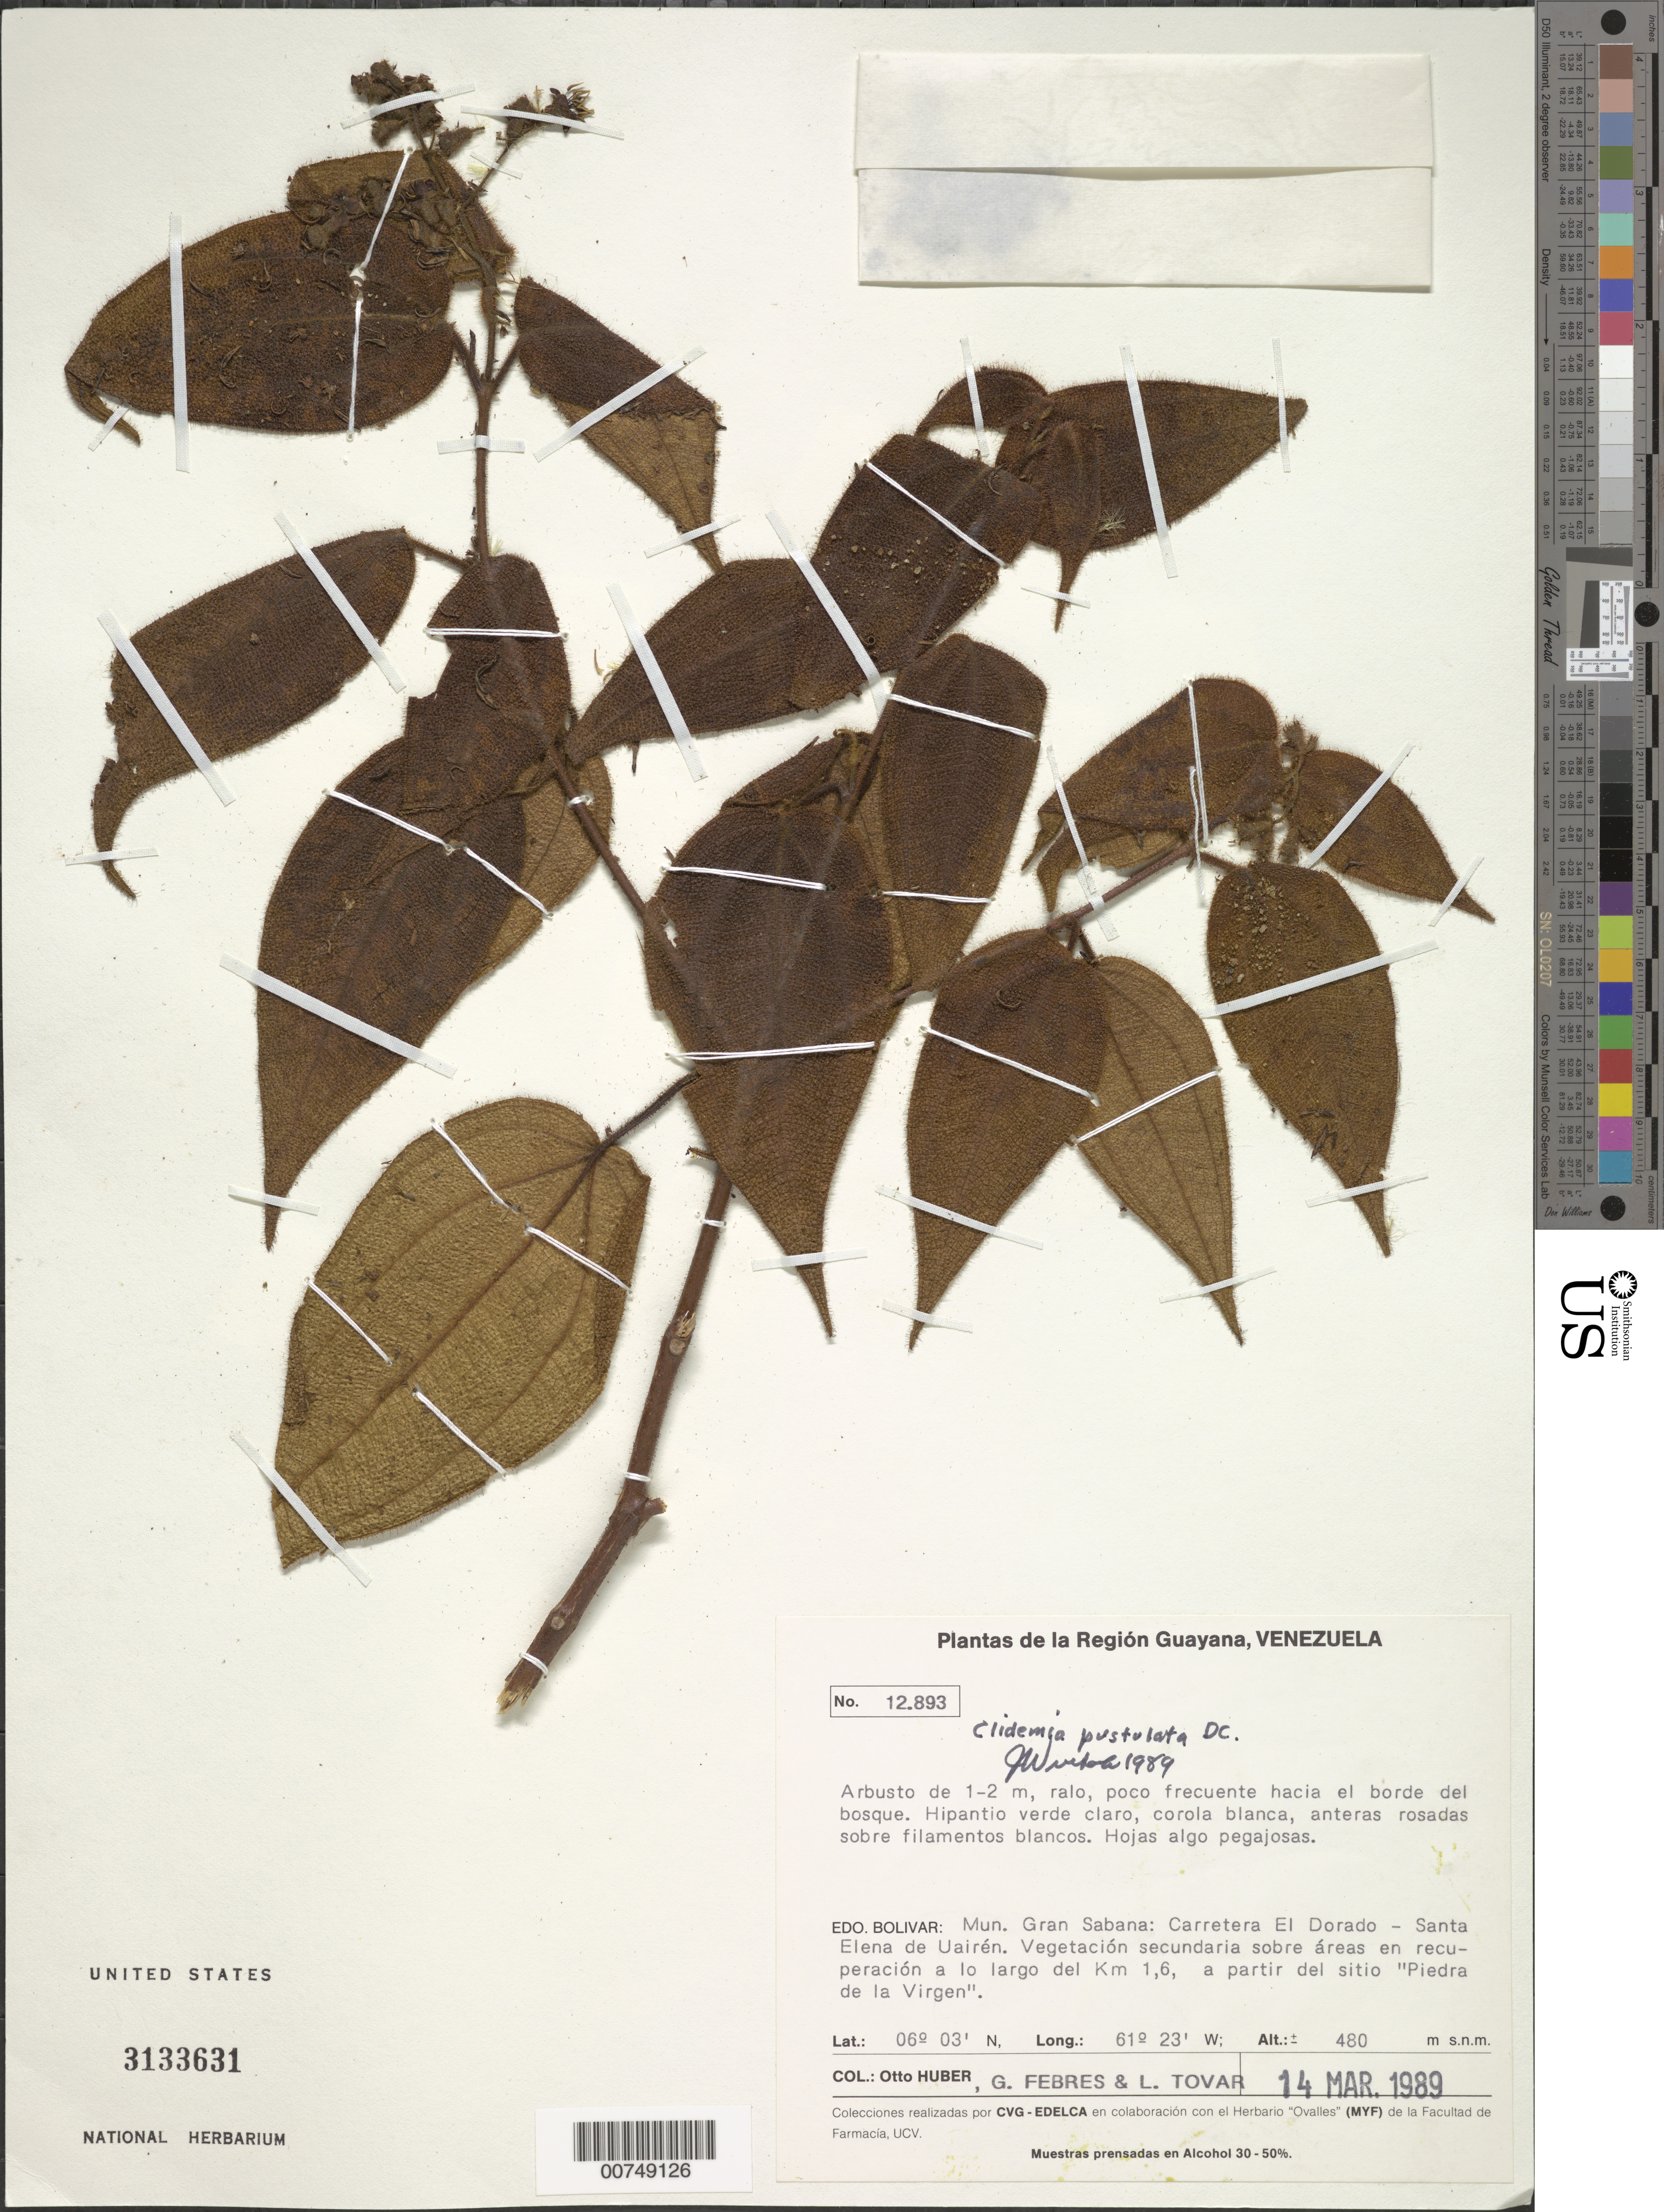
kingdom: Plantae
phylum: Tracheophyta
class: Magnoliopsida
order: Myrtales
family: Melastomataceae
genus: Clidemia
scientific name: Clidemia pustulata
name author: DC.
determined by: Wurdack, John J., (US), US (UNITED STATES)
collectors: O. Huber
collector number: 12893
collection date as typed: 14-Mar-89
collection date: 1989-03-14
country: Venezuela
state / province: Bolívar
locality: Mun. Gran Sabana, carretera El Dorado - Santa Elena de Uairen; a lo largo del km 1.6, a partir del sitio "Piedra de la Virgen"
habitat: Vegetación secundaria sobre areas en recupracion; hacia el borde del bosque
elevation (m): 480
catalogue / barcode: US 3133631